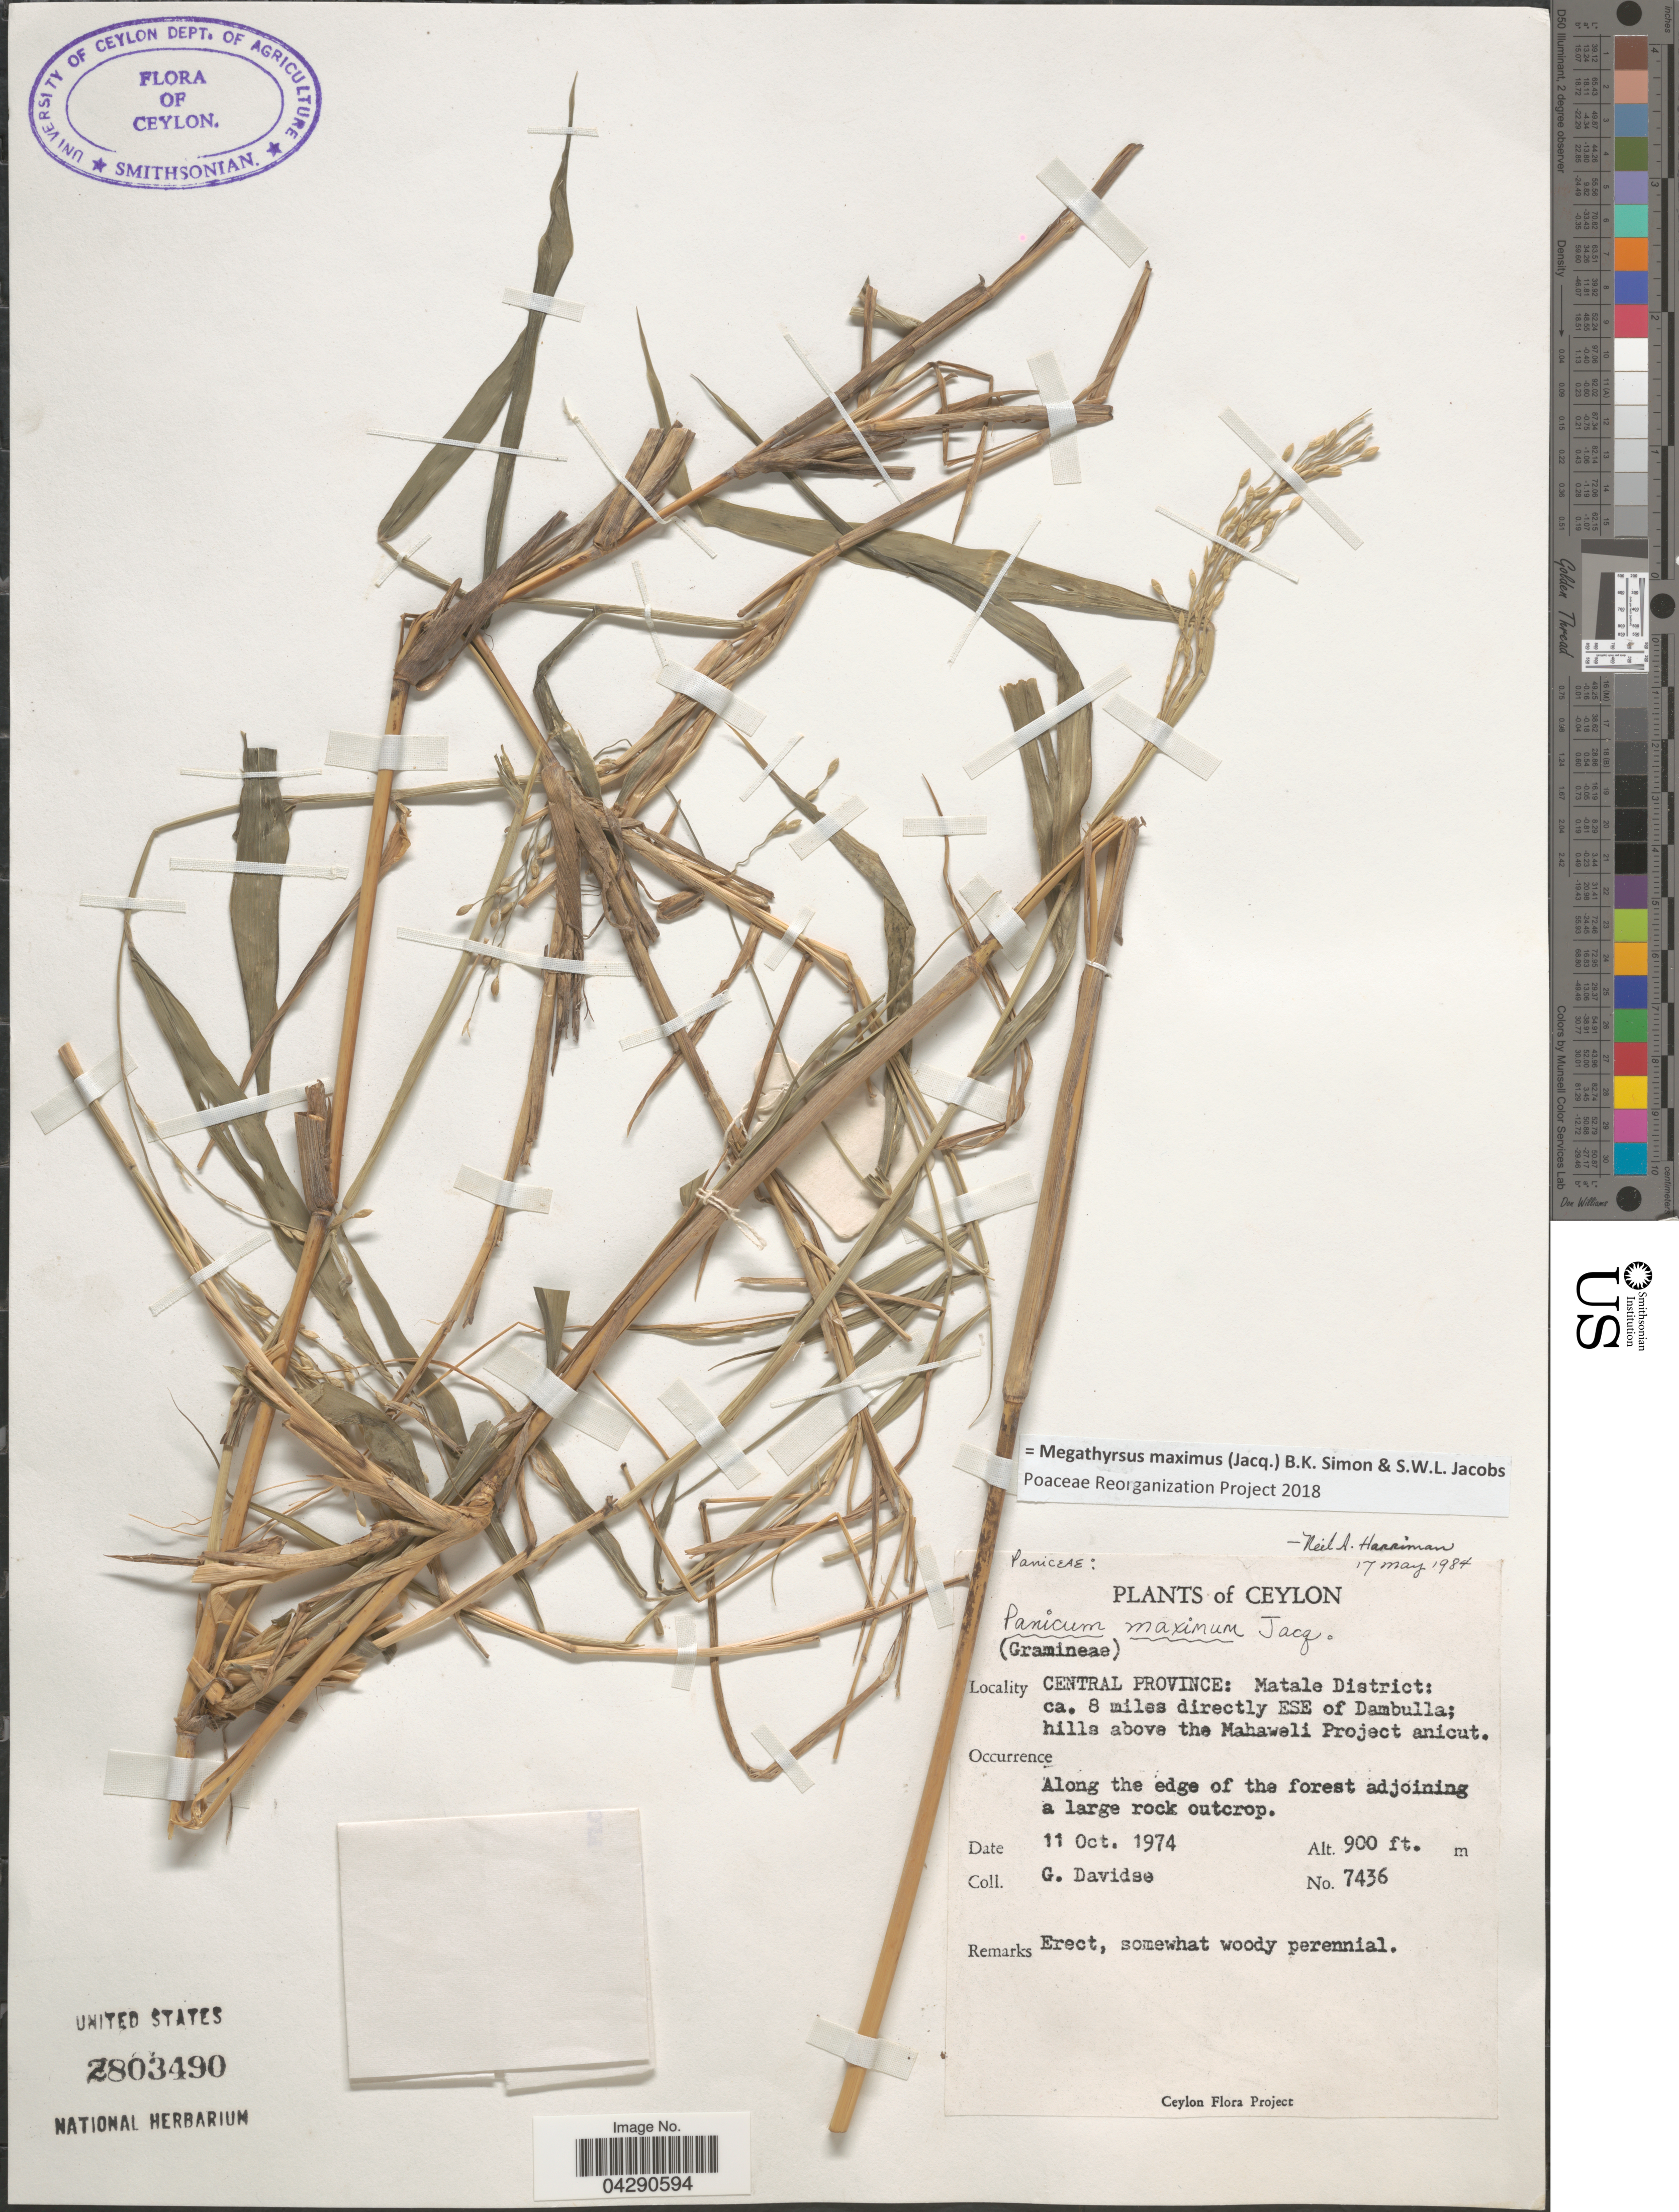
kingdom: Plantae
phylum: Tracheophyta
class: Liliopsida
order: Poales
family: Poaceae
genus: Megathyrsus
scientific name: Megathyrsus maximus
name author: (Jacq.) B.K. Simon & S.W.L. Jacobs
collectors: G. Davidse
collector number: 7436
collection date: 1974-10-11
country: Sri Lanka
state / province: Central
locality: Ceylon. Matale District: ca. 8 miles directly ESE of Dambulla; hills above the Mahawell Project anicut.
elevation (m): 274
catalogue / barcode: US 2803490